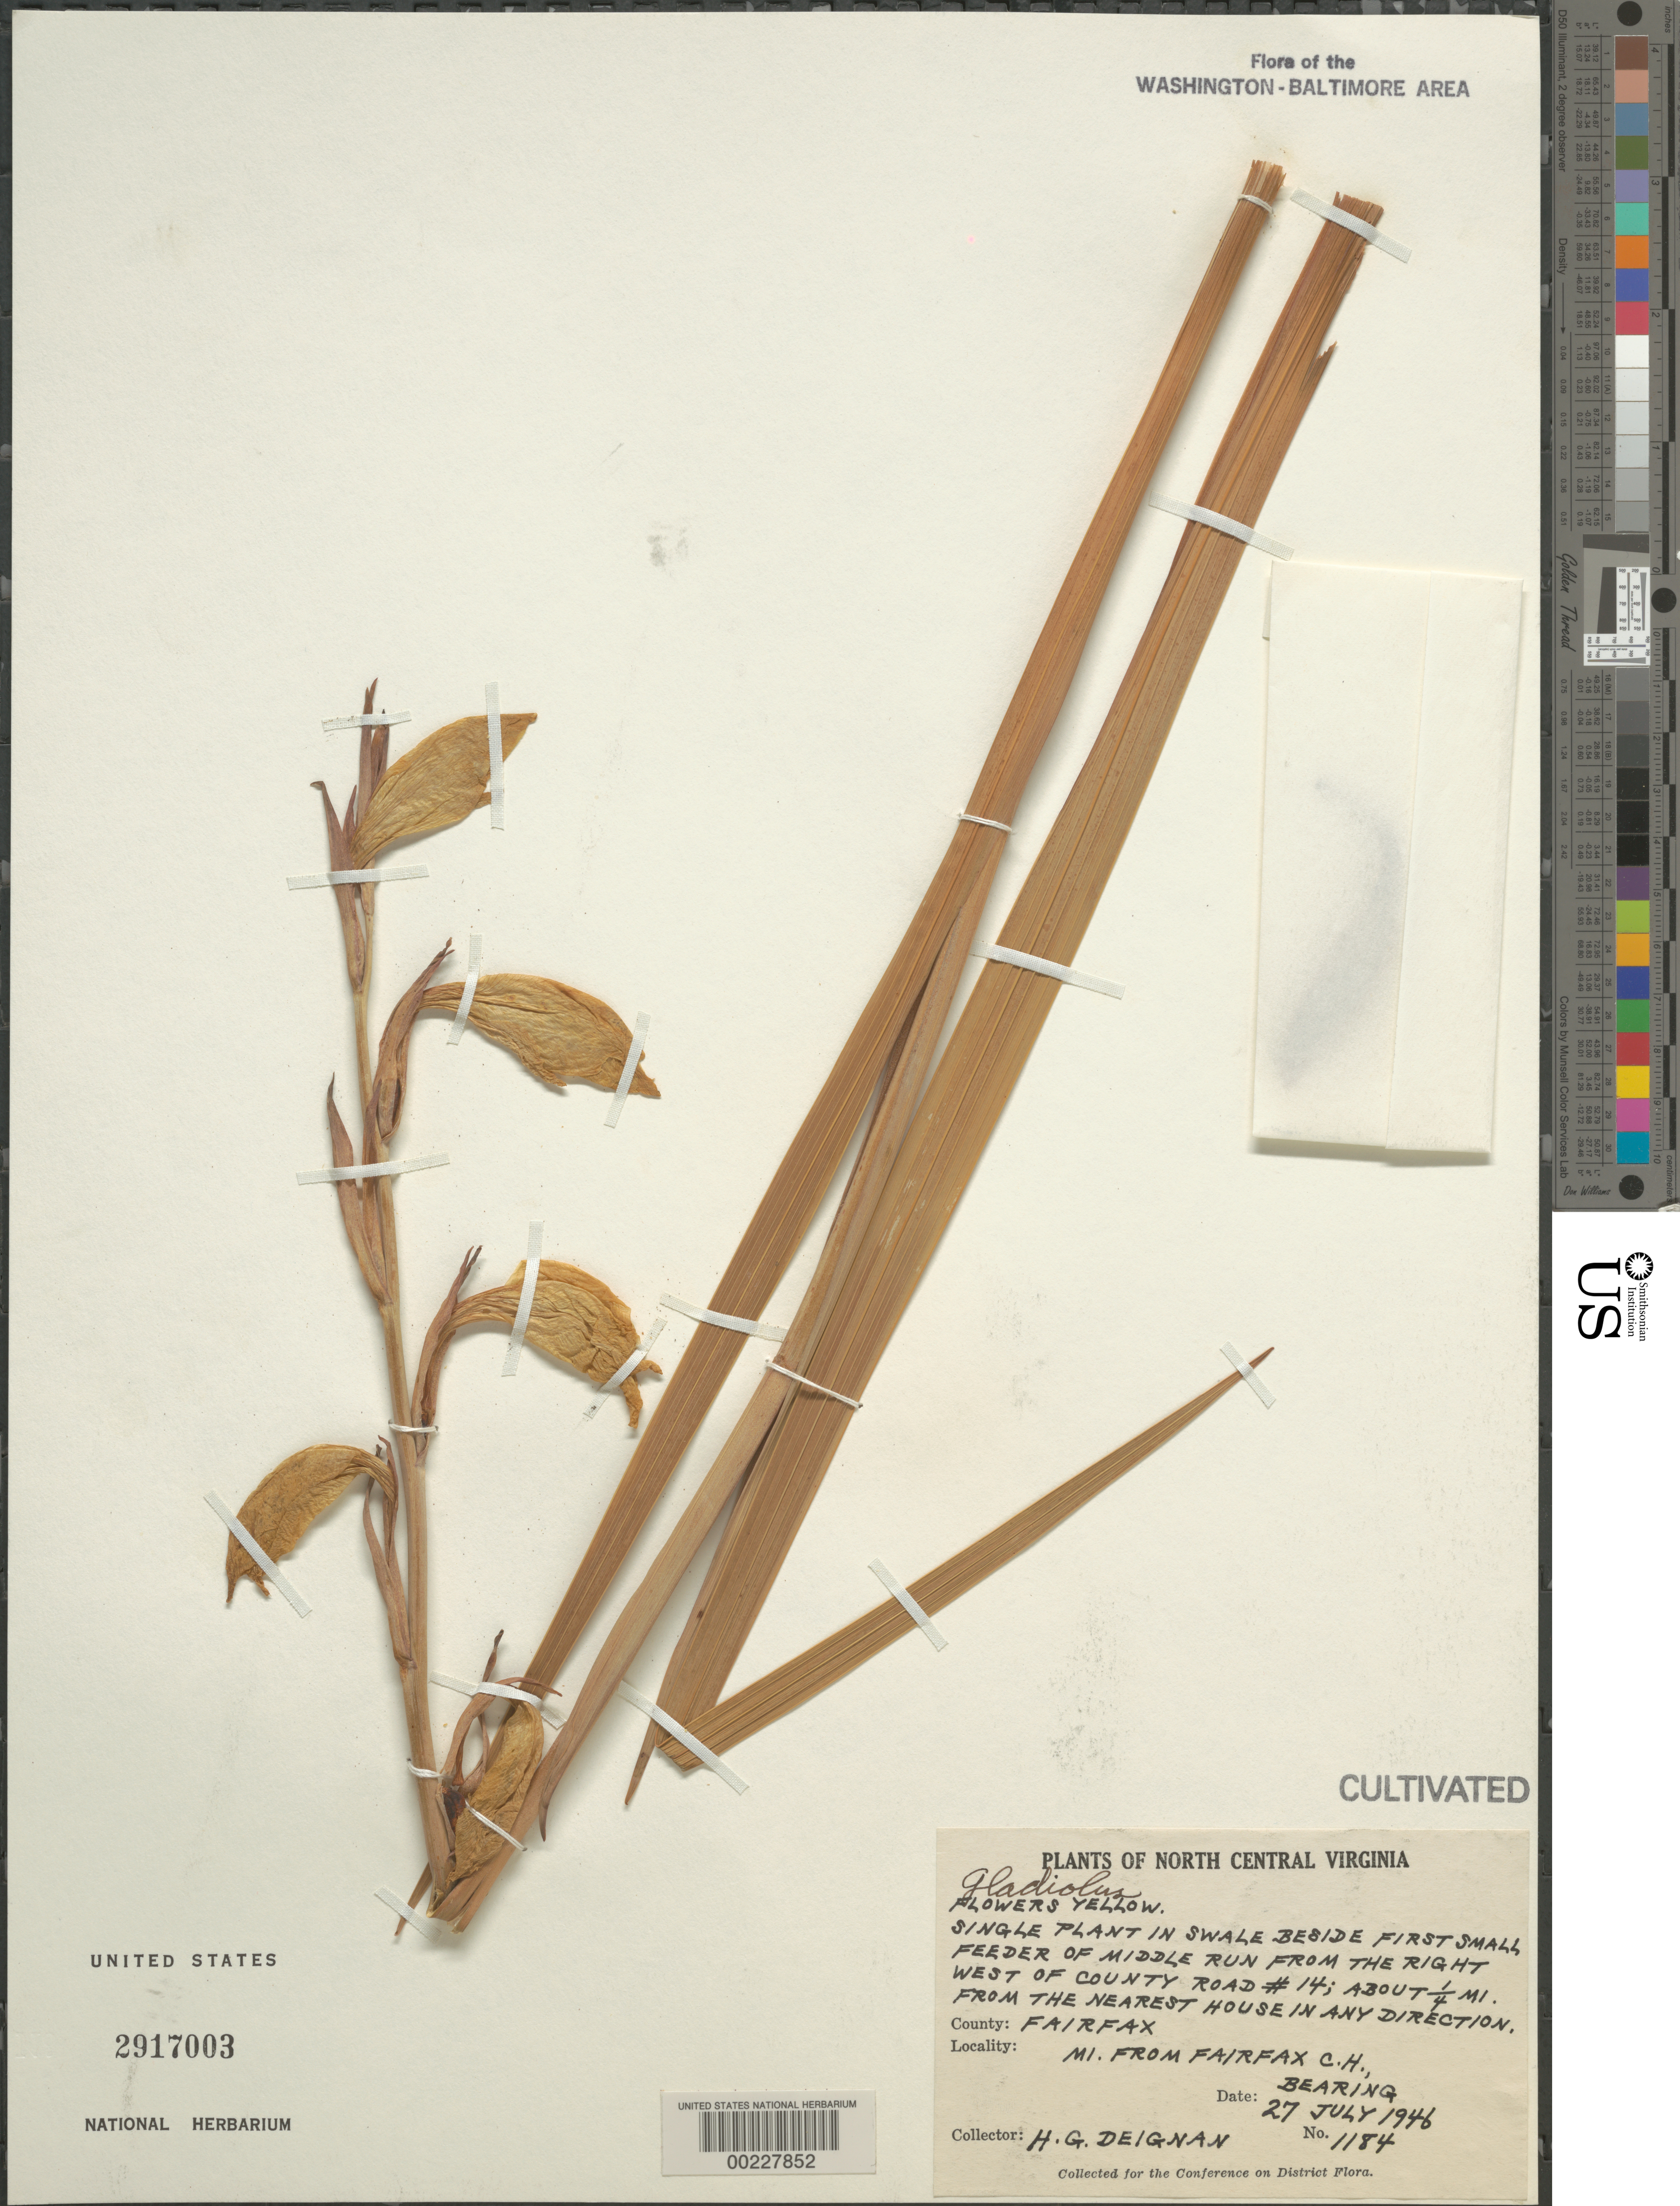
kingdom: Plantae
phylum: Tracheophyta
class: Liliopsida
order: Asparagales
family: Iridaceae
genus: Gladiolus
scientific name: Gladiolus sp.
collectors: H. Deignan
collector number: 1184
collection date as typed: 27 Jul 1946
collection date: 1946-07-27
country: United States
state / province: Virginia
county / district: Fairfax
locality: Mi from Fairfax Court House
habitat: In swale beside first small feeder of Middle Run W of Co. Rd. #14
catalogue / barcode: US 2917003